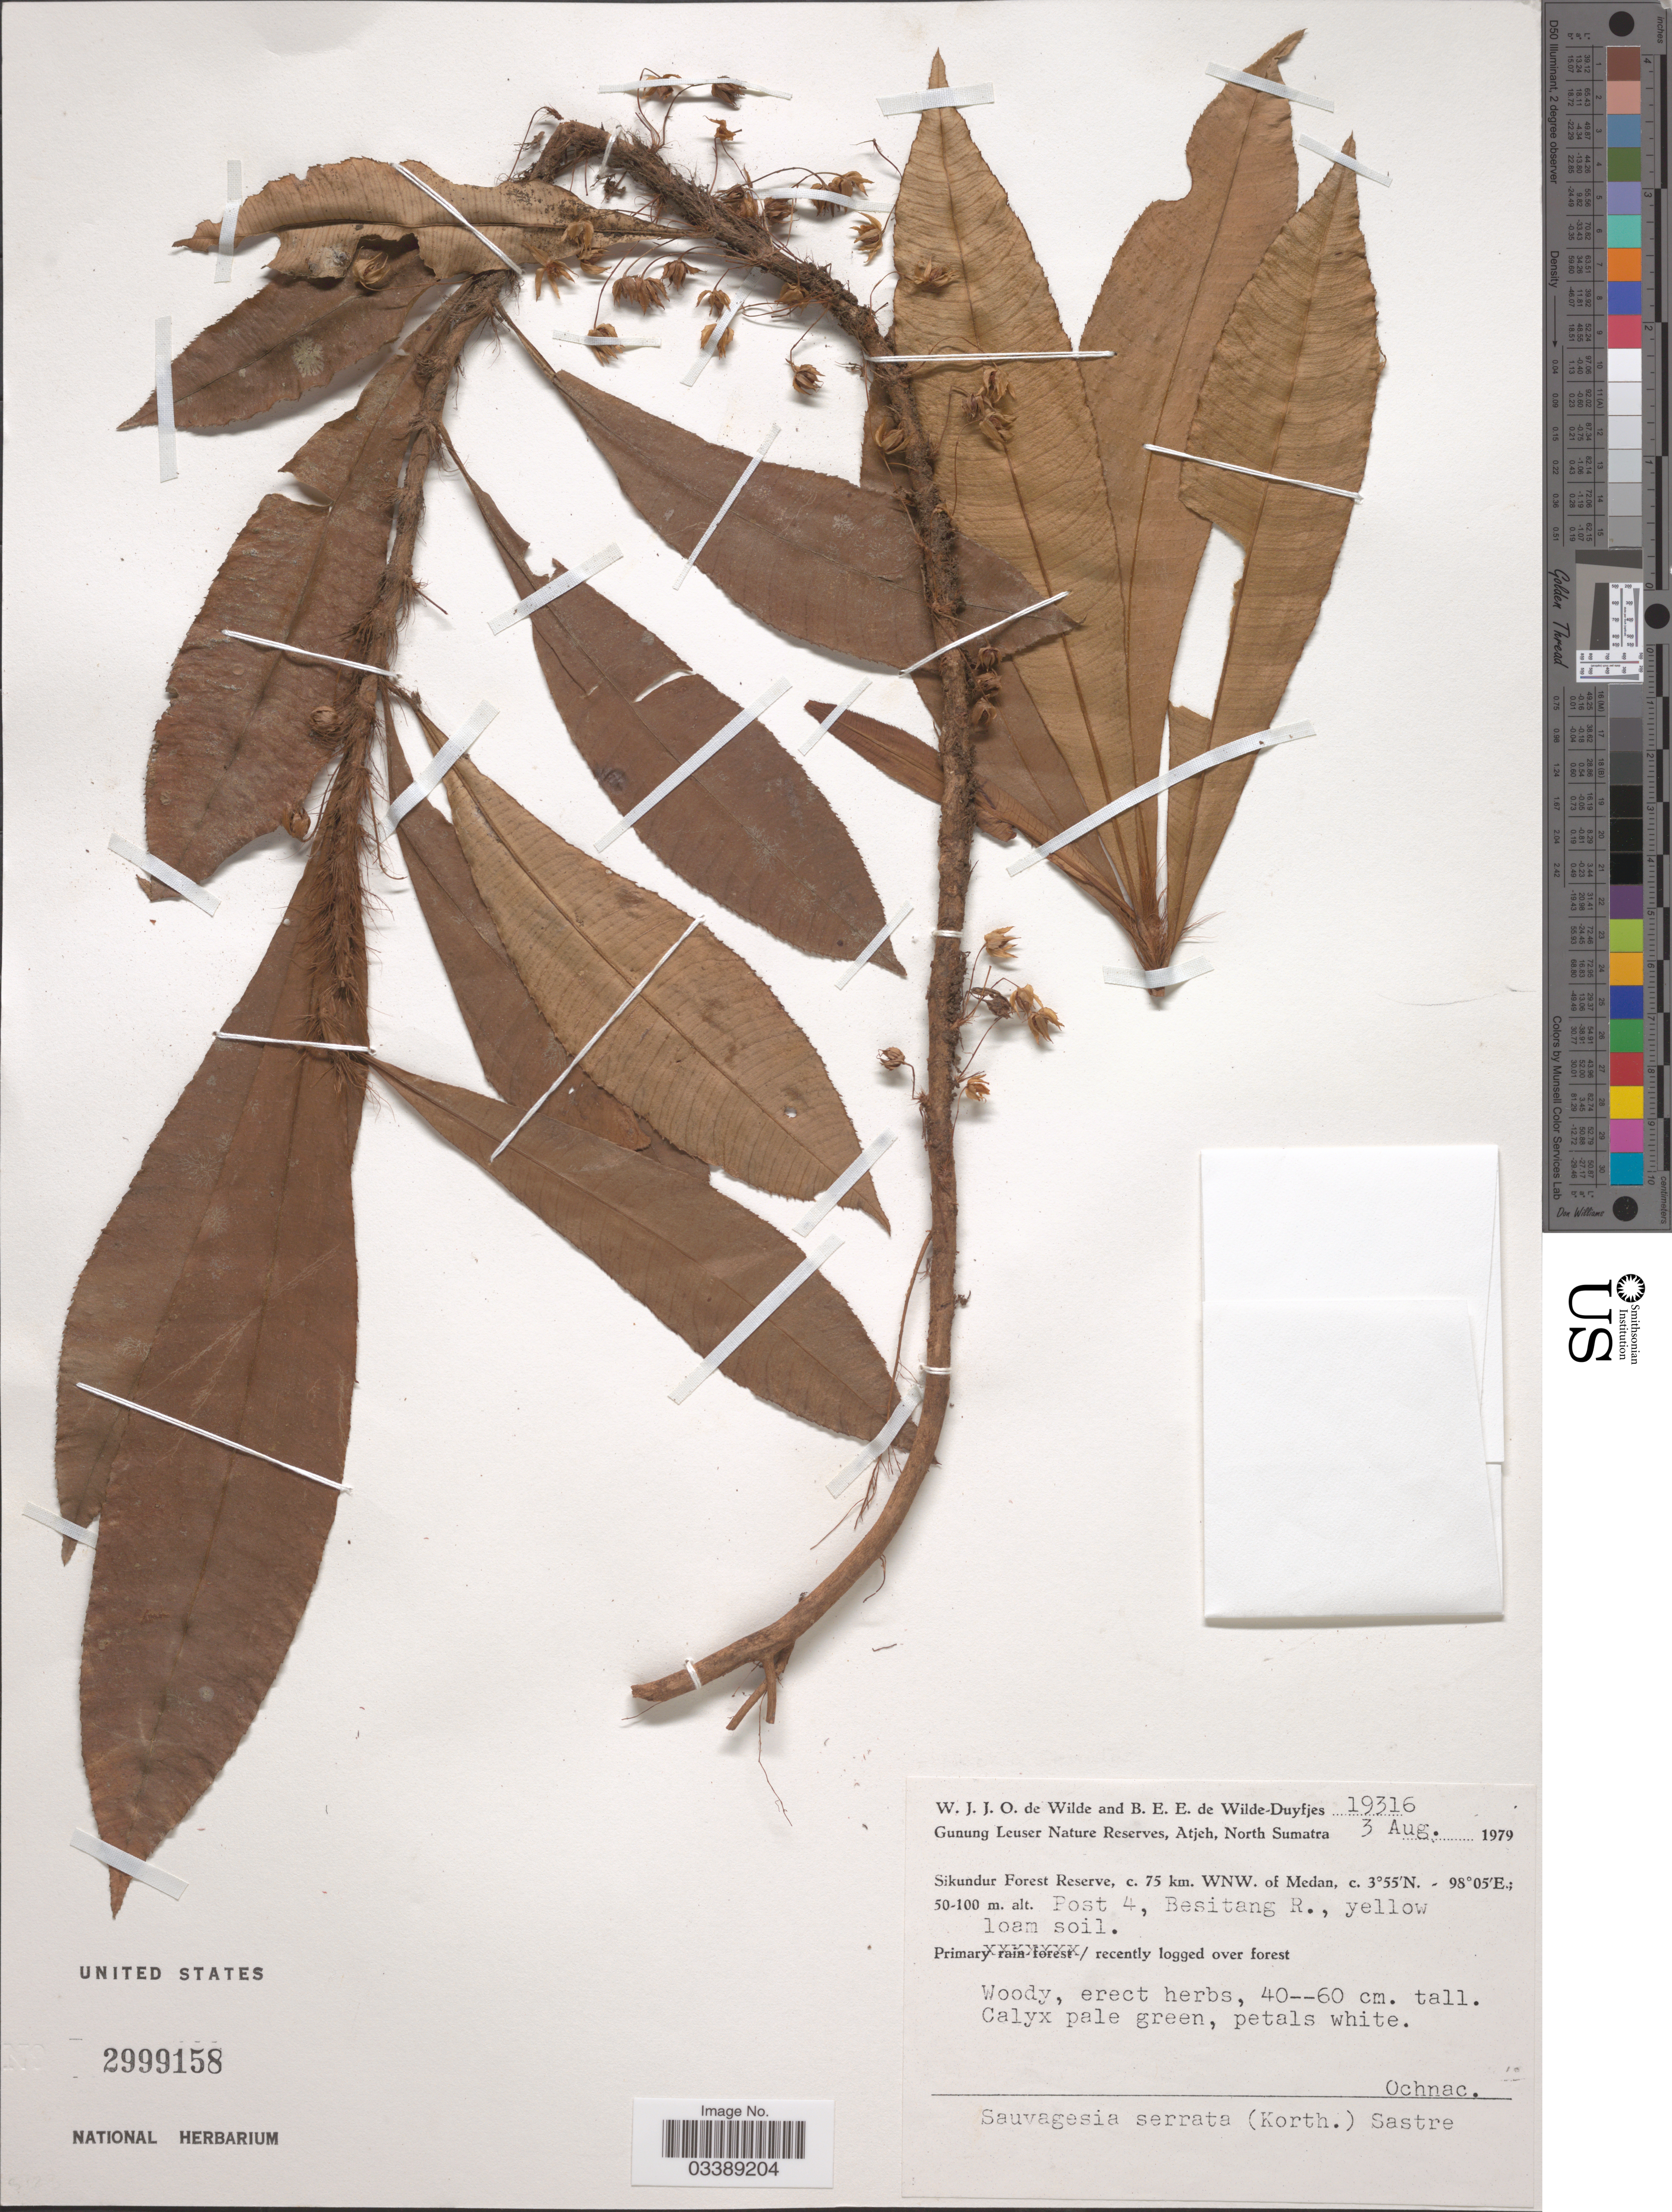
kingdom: Plantae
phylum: Tracheophyta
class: Magnoliopsida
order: Malpighiales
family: Ochnaceae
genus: Neckia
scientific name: Neckia serrata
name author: Korth.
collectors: W. J. de Wilde & B. E. de Wilde-Duyfjes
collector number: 19316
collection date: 1979-08-03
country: Indonesia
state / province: Sumatra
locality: Gunung Leuser Nature Reserves, Atjeh, North Sumatra. Sikundur Forest Reserve, c. 75 km. WNW. of Medan. Post 4, Besitang R.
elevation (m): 50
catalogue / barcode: US 2999158